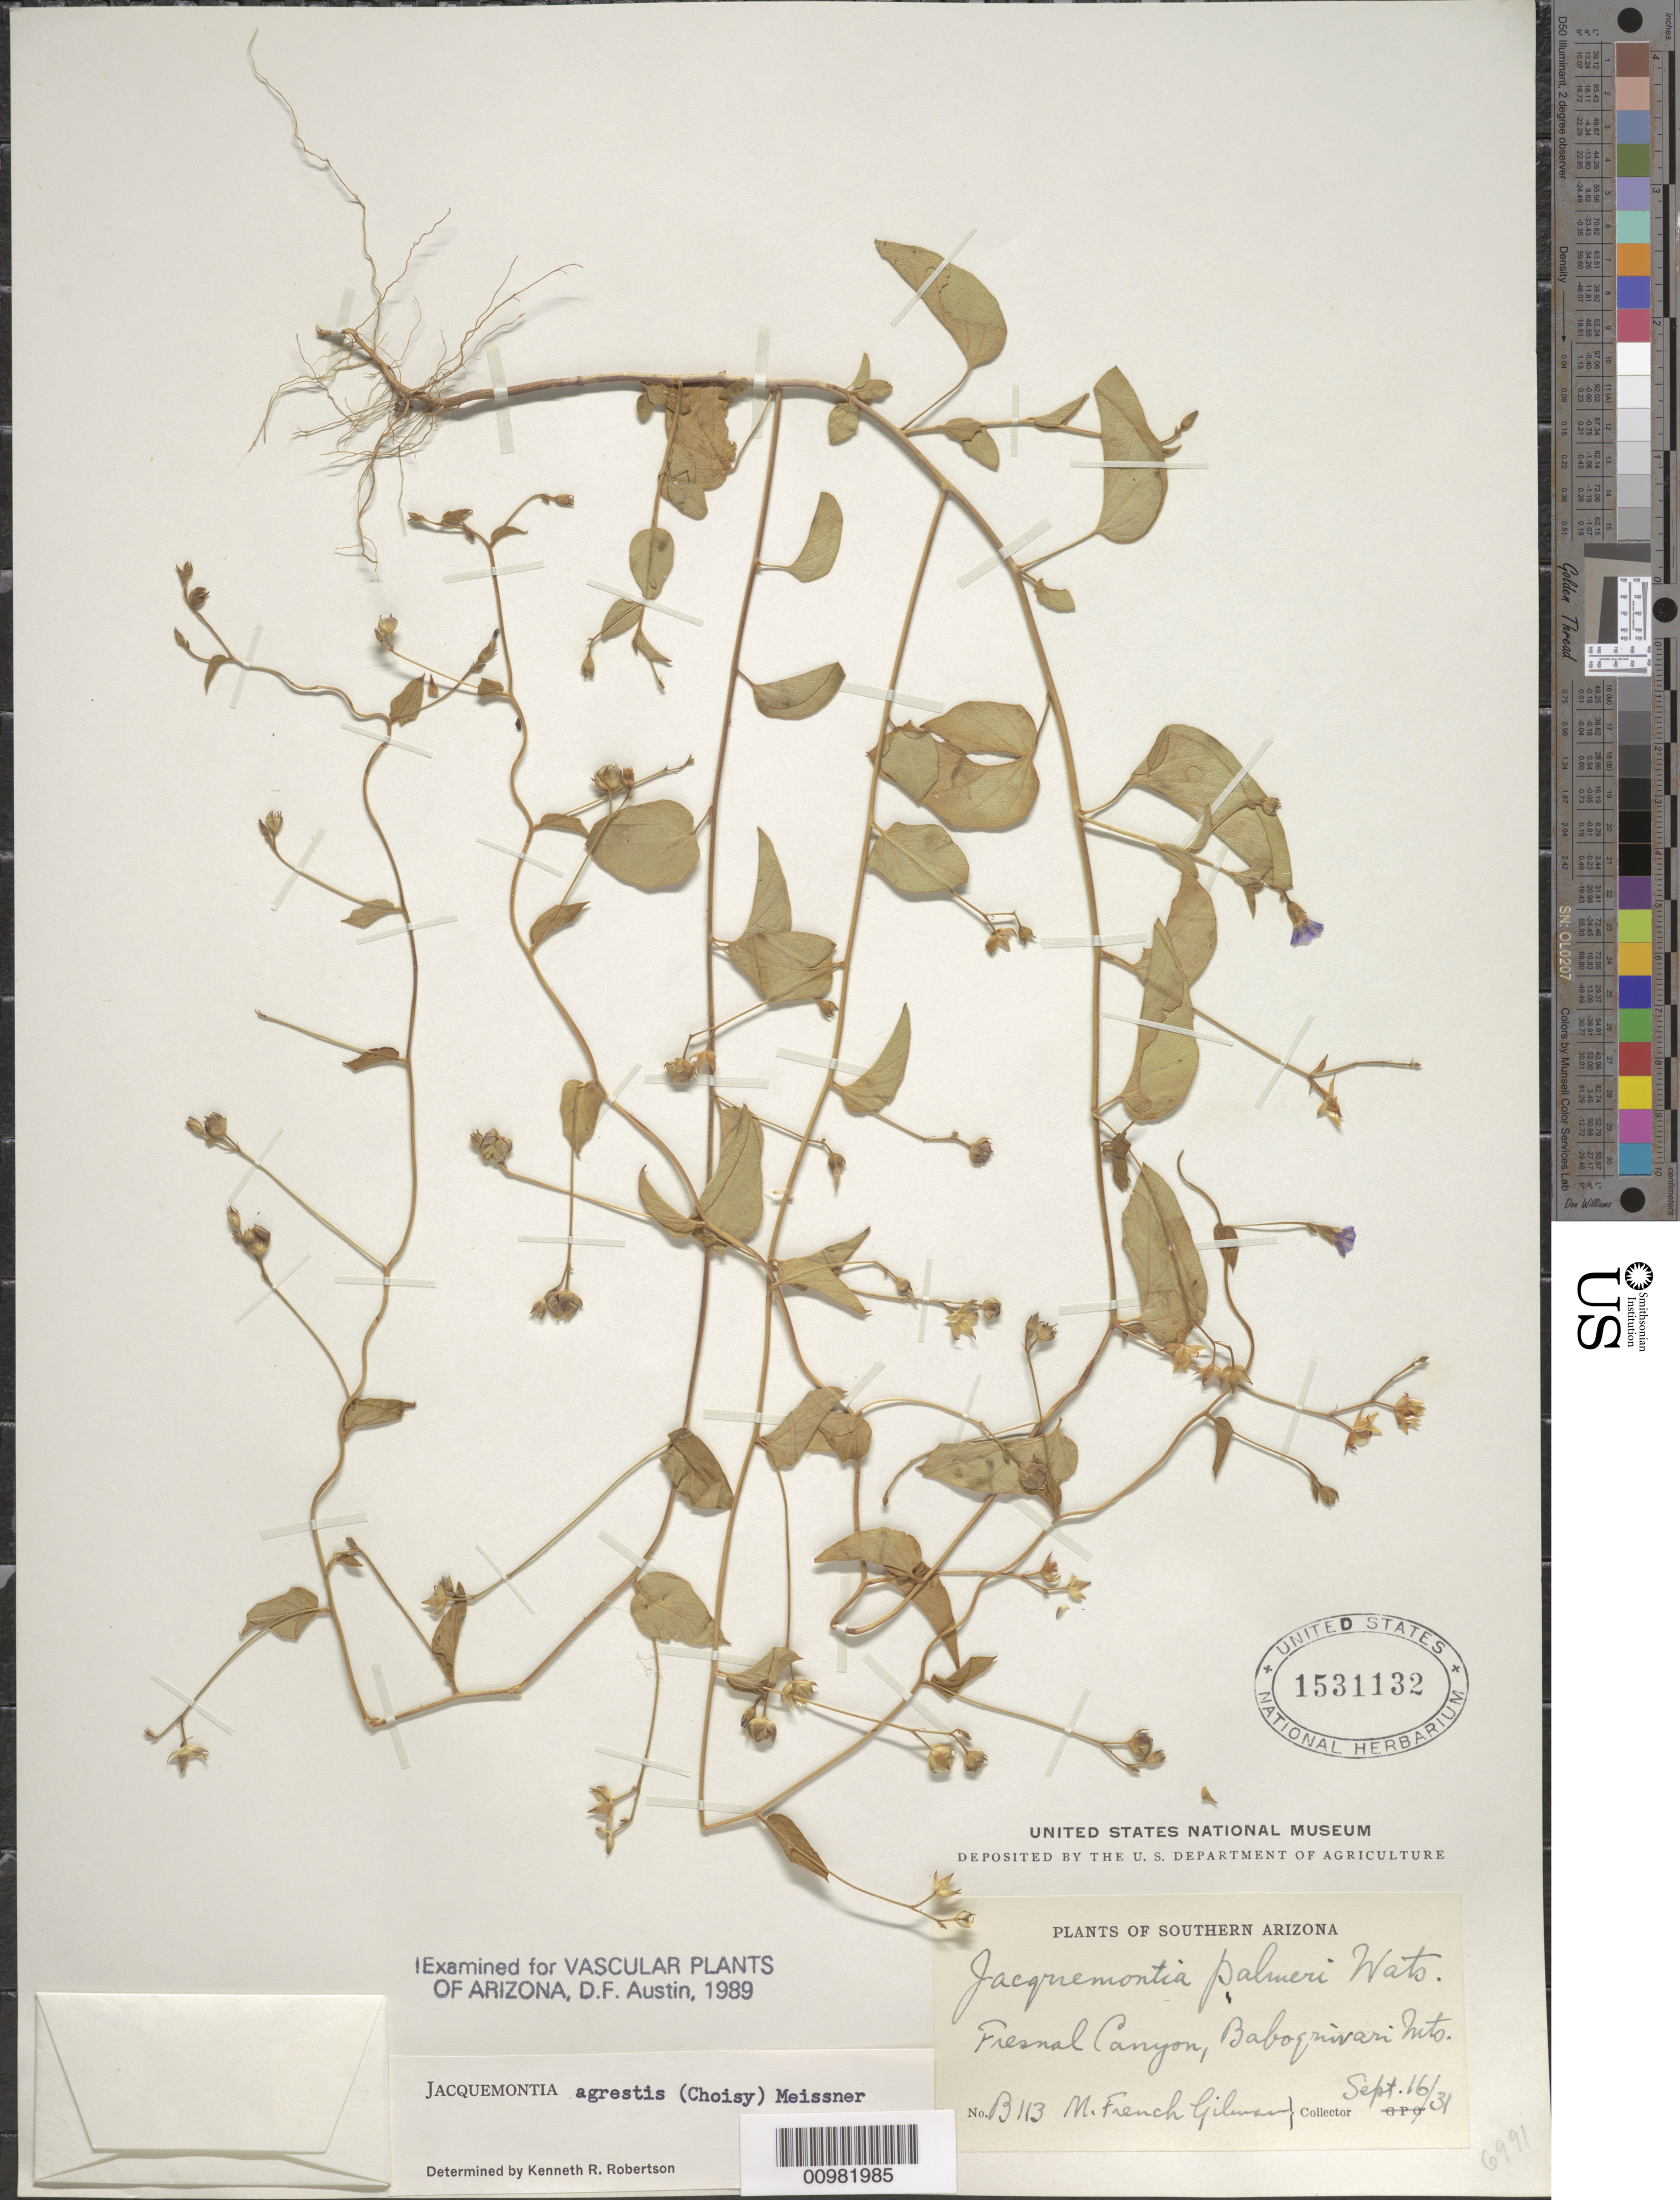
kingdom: Plantae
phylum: Tracheophyta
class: Magnoliopsida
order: Solanales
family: Convolvulaceae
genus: Jacquemontia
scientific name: Jacquemontia aggrestis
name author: (Choisy) Meisn.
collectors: M. F. Gilman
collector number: B113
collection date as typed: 16 Sep 1931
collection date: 1931-09-16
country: United States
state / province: Arizona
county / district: Pima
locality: Fresnal Canyon, Baboquivari Mts.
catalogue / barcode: US 1531132